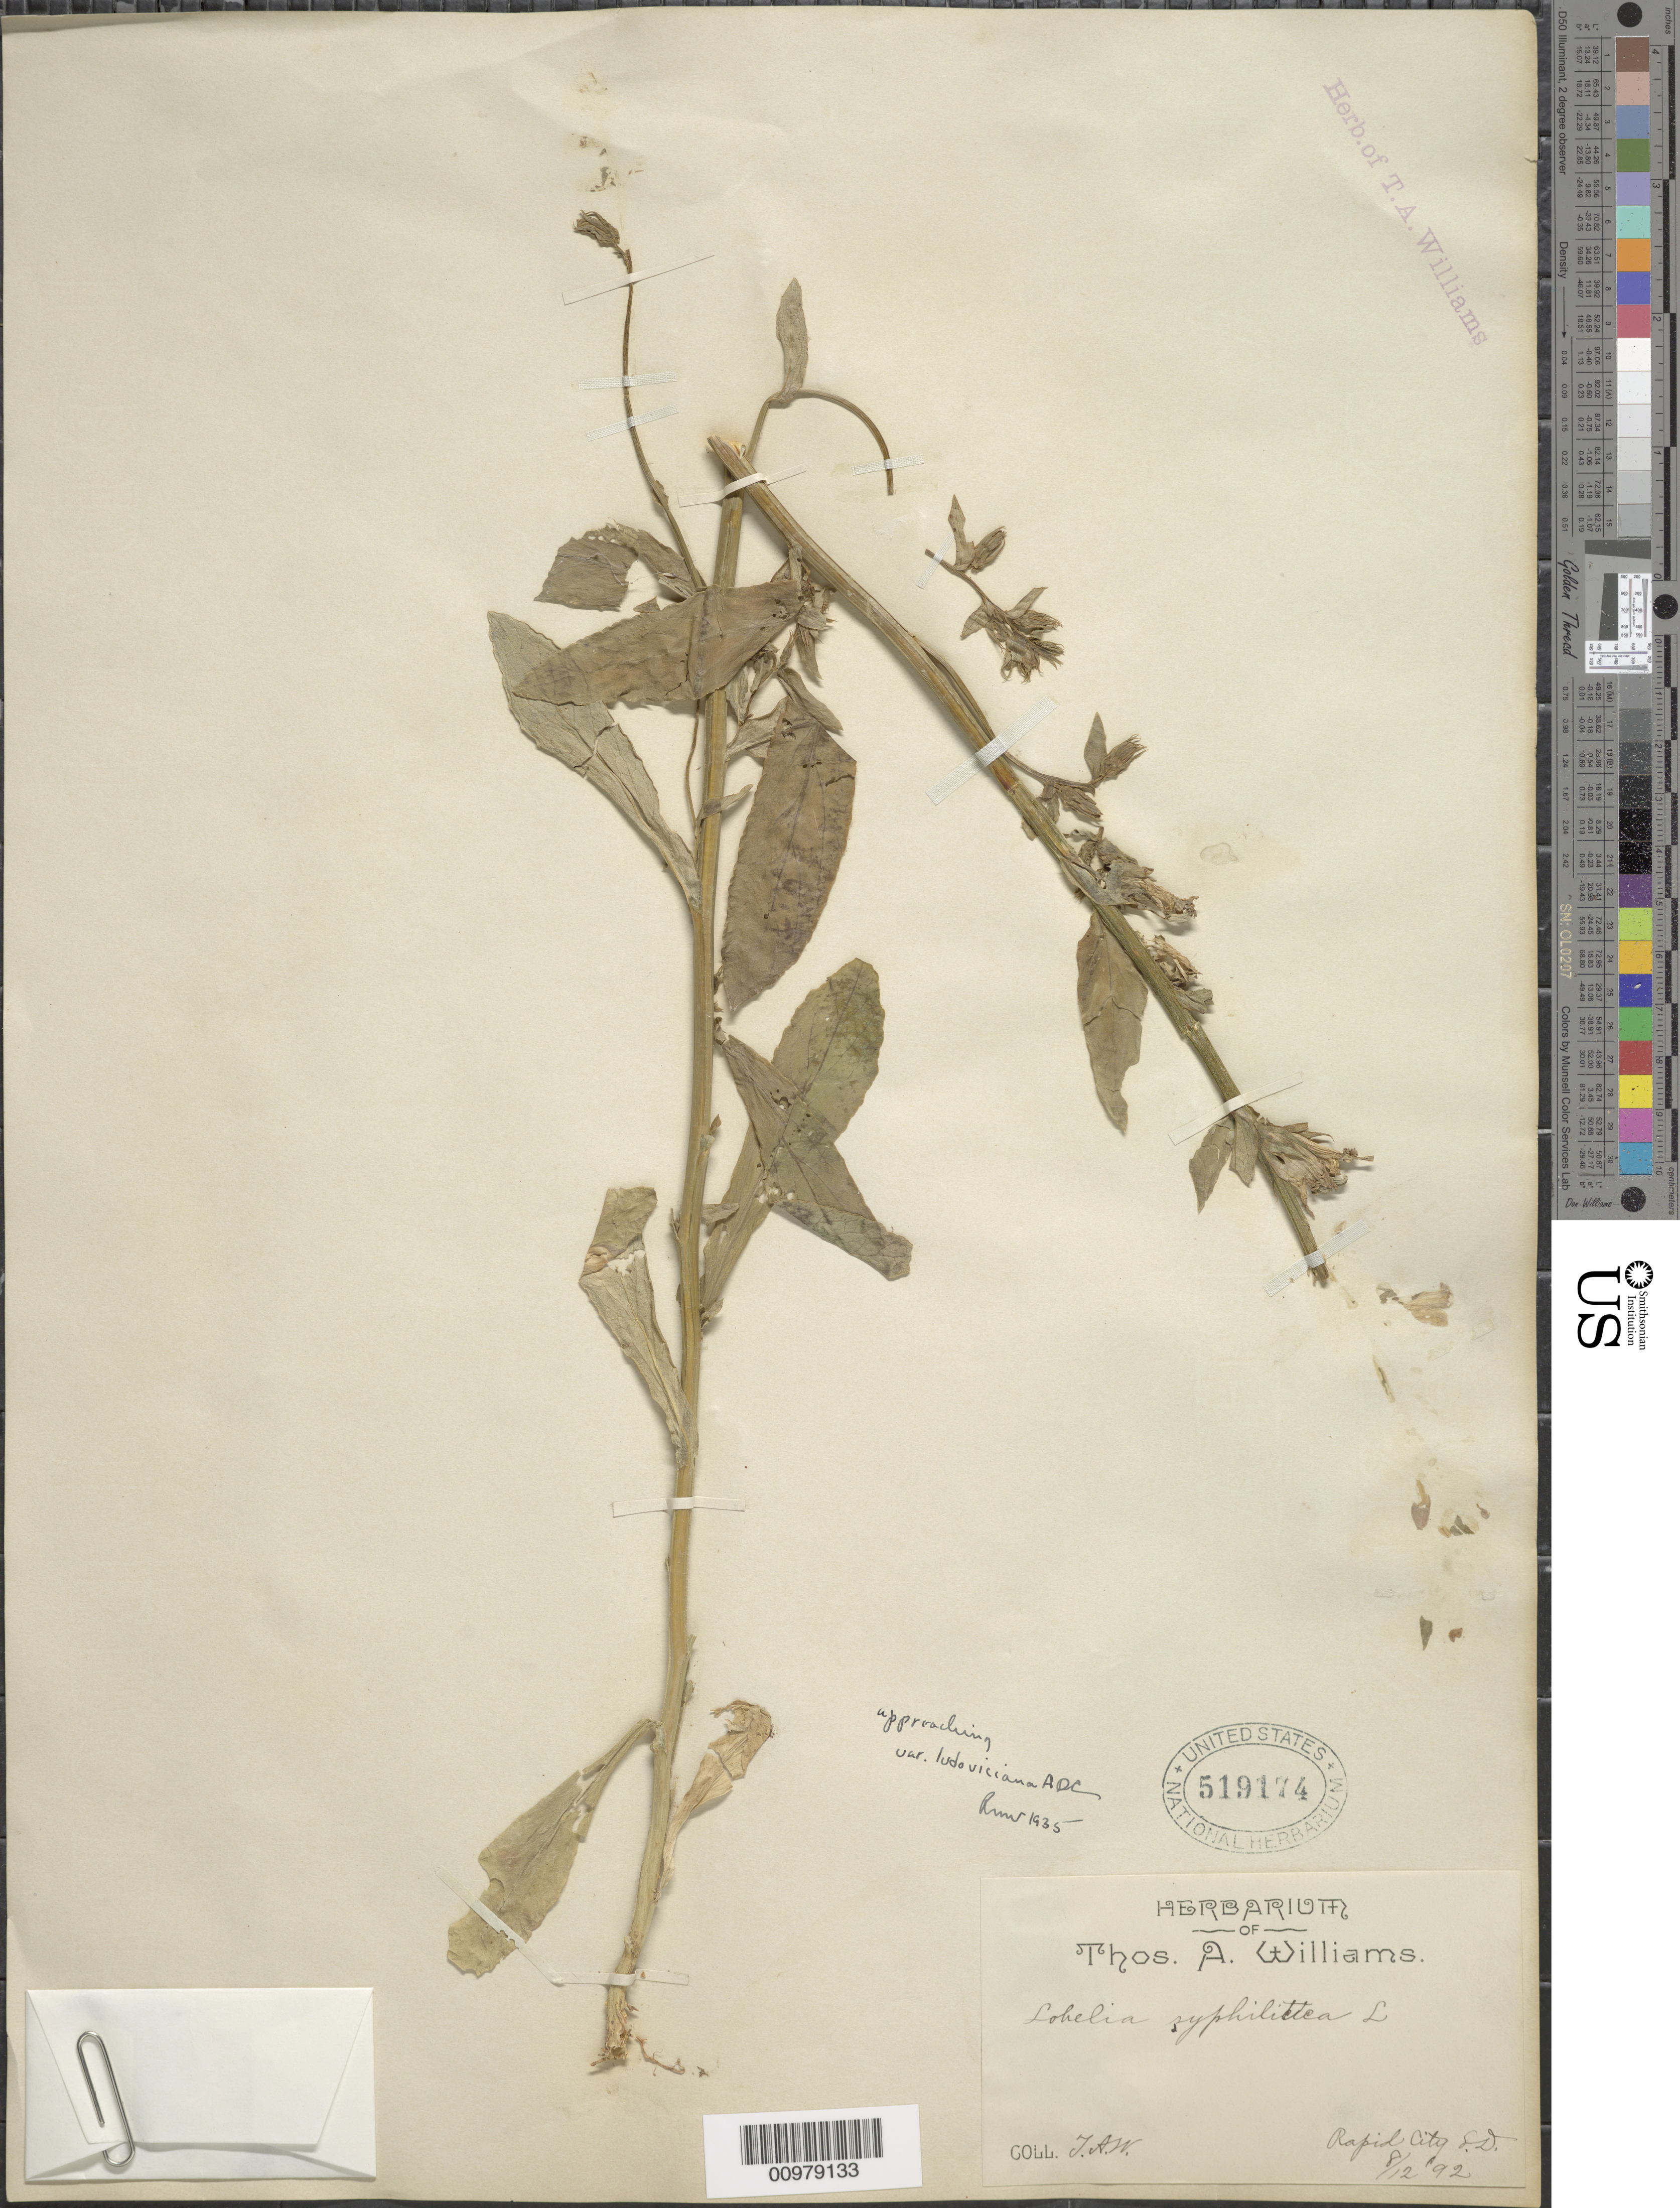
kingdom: Plantae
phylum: Tracheophyta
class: Magnoliopsida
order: Asterales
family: Campanulaceae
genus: Lobelia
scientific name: Lobelia siphilitica var. ludoviciana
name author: A. DC.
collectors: T. A. Williams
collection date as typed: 8/12 '92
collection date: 1892-08-12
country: United States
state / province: South Dakota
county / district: Pennington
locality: Rapid City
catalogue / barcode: US 519174